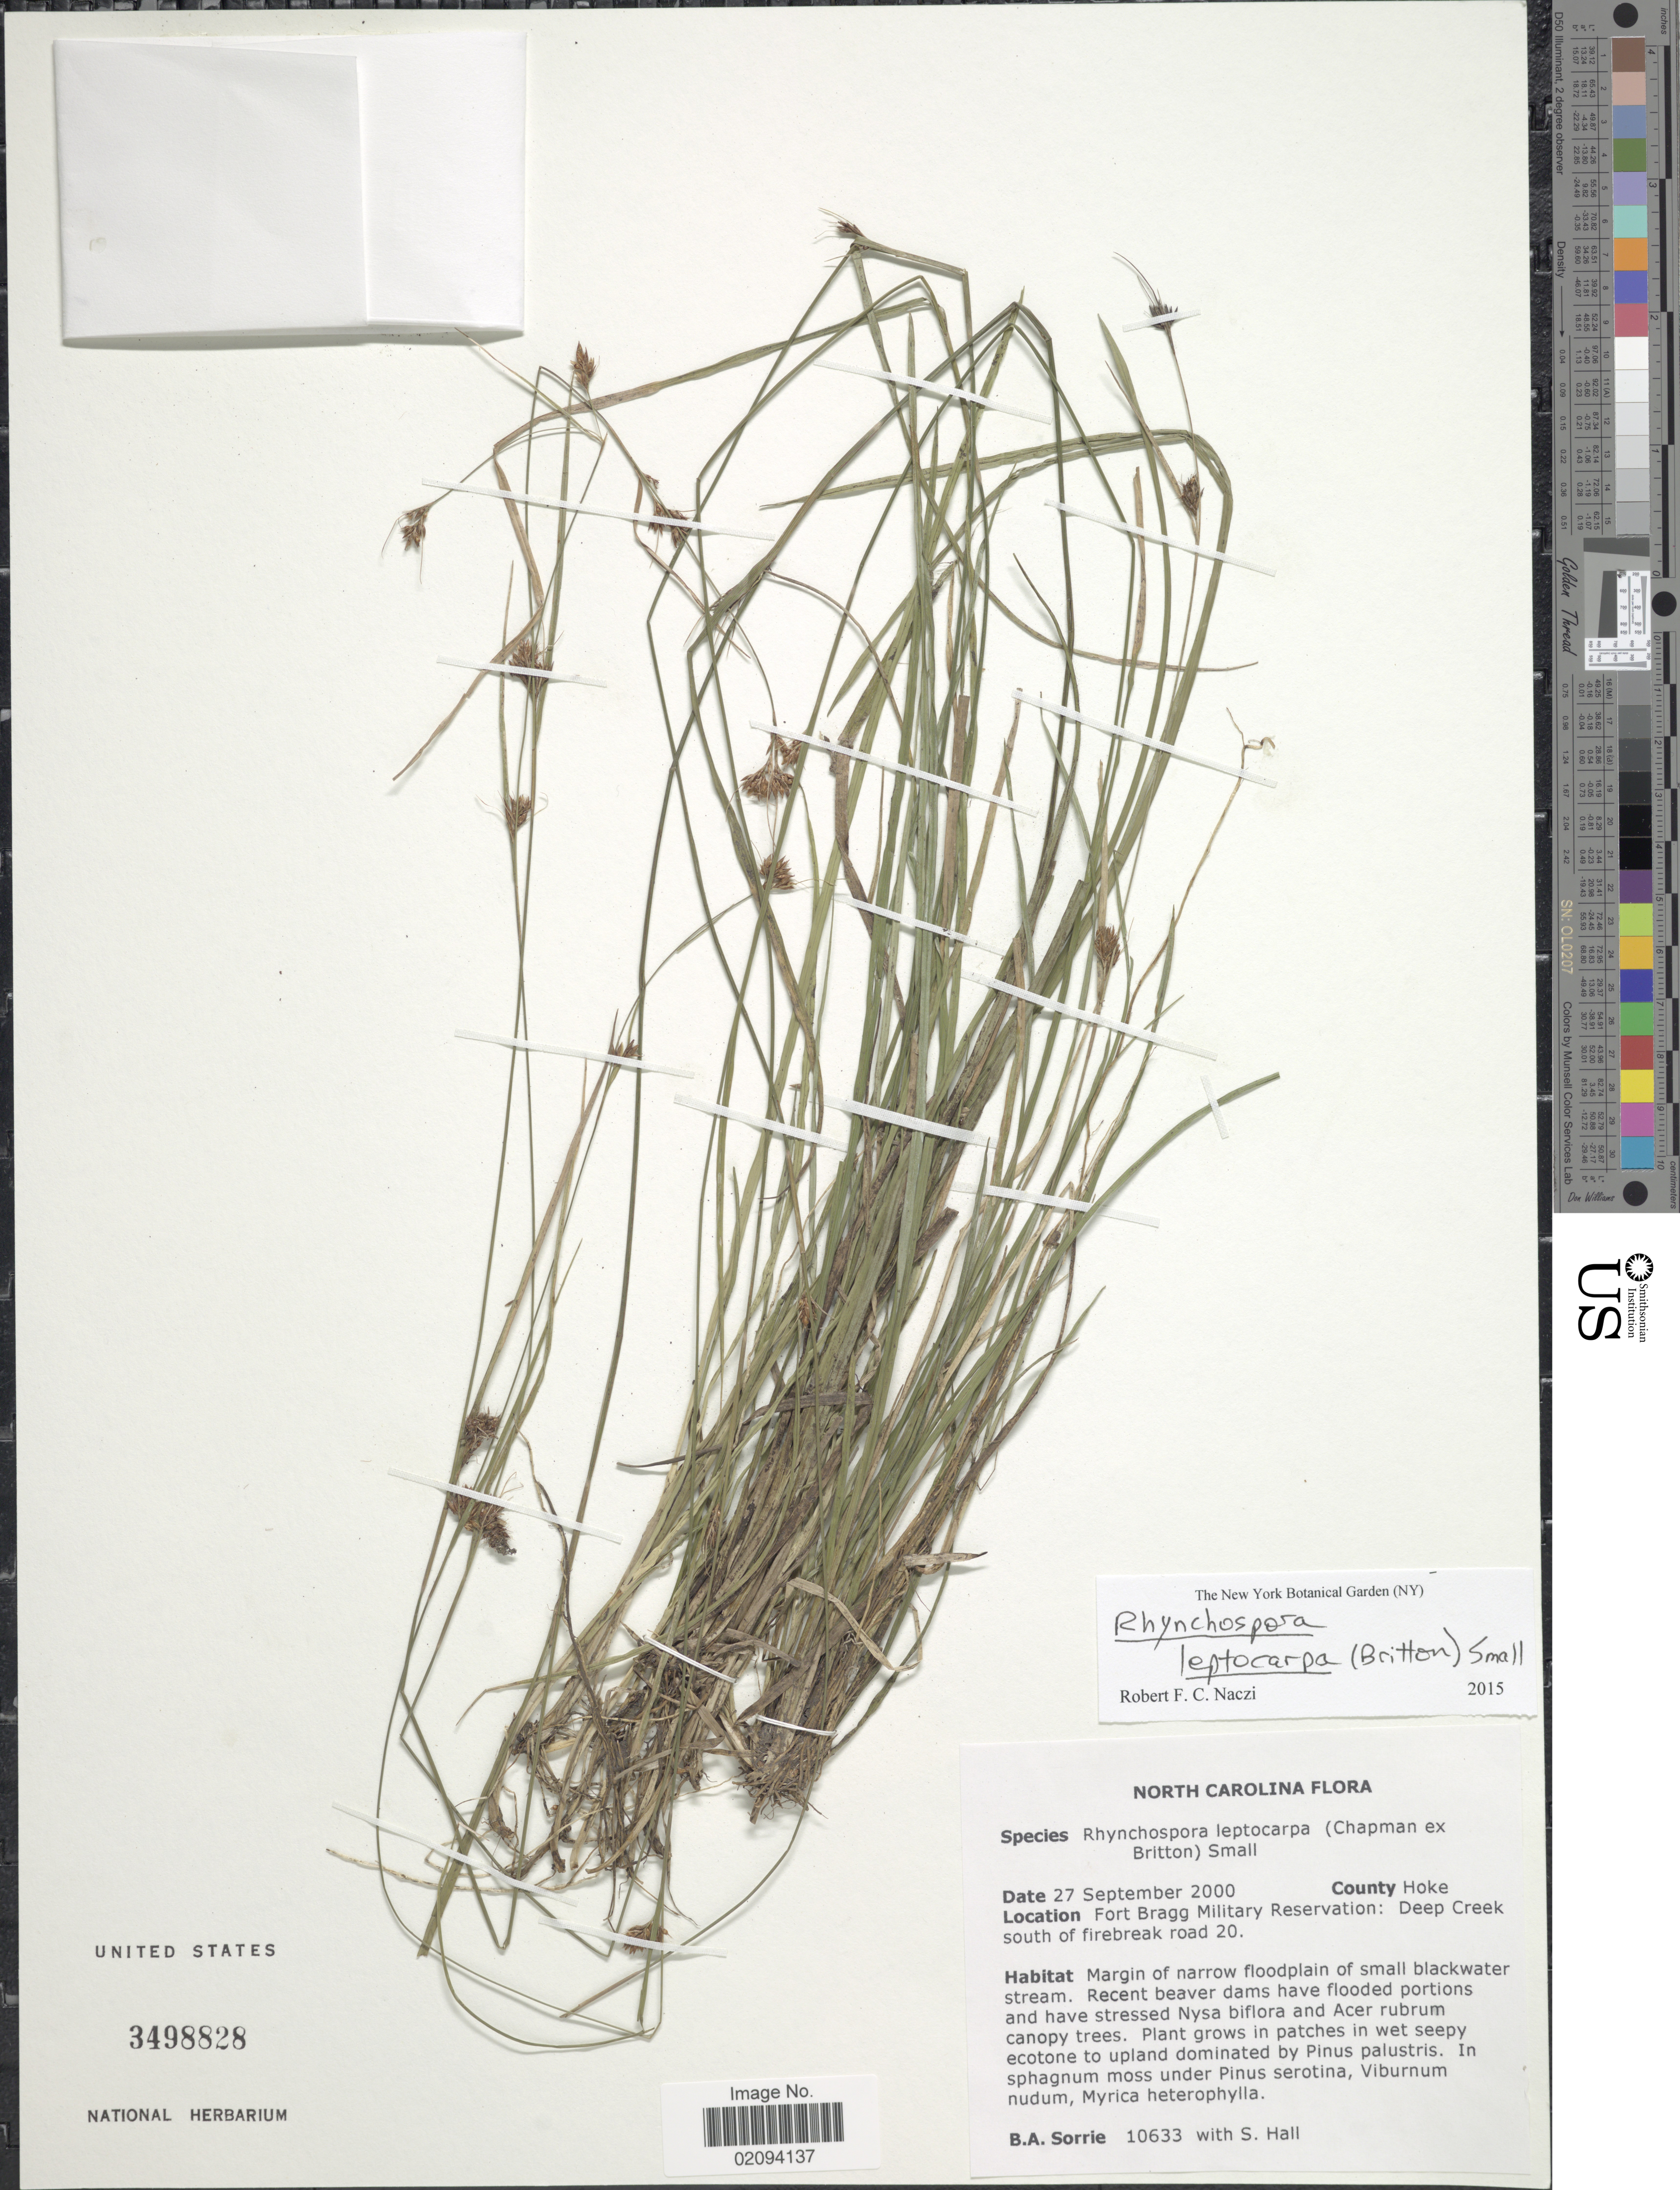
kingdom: Plantae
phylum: Tracheophyta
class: Liliopsida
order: Poales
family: Cyperaceae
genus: Rhynchospora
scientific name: Rhynchospora leptocarpa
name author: (Chapm. ex Britton) Small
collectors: B. Sorrie & S. Hall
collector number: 10633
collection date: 2000-09-27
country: United States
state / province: North Carolina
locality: Fort Bragg Military Reservation: Deep Creek south of firebreak road 20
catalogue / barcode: US 3498828